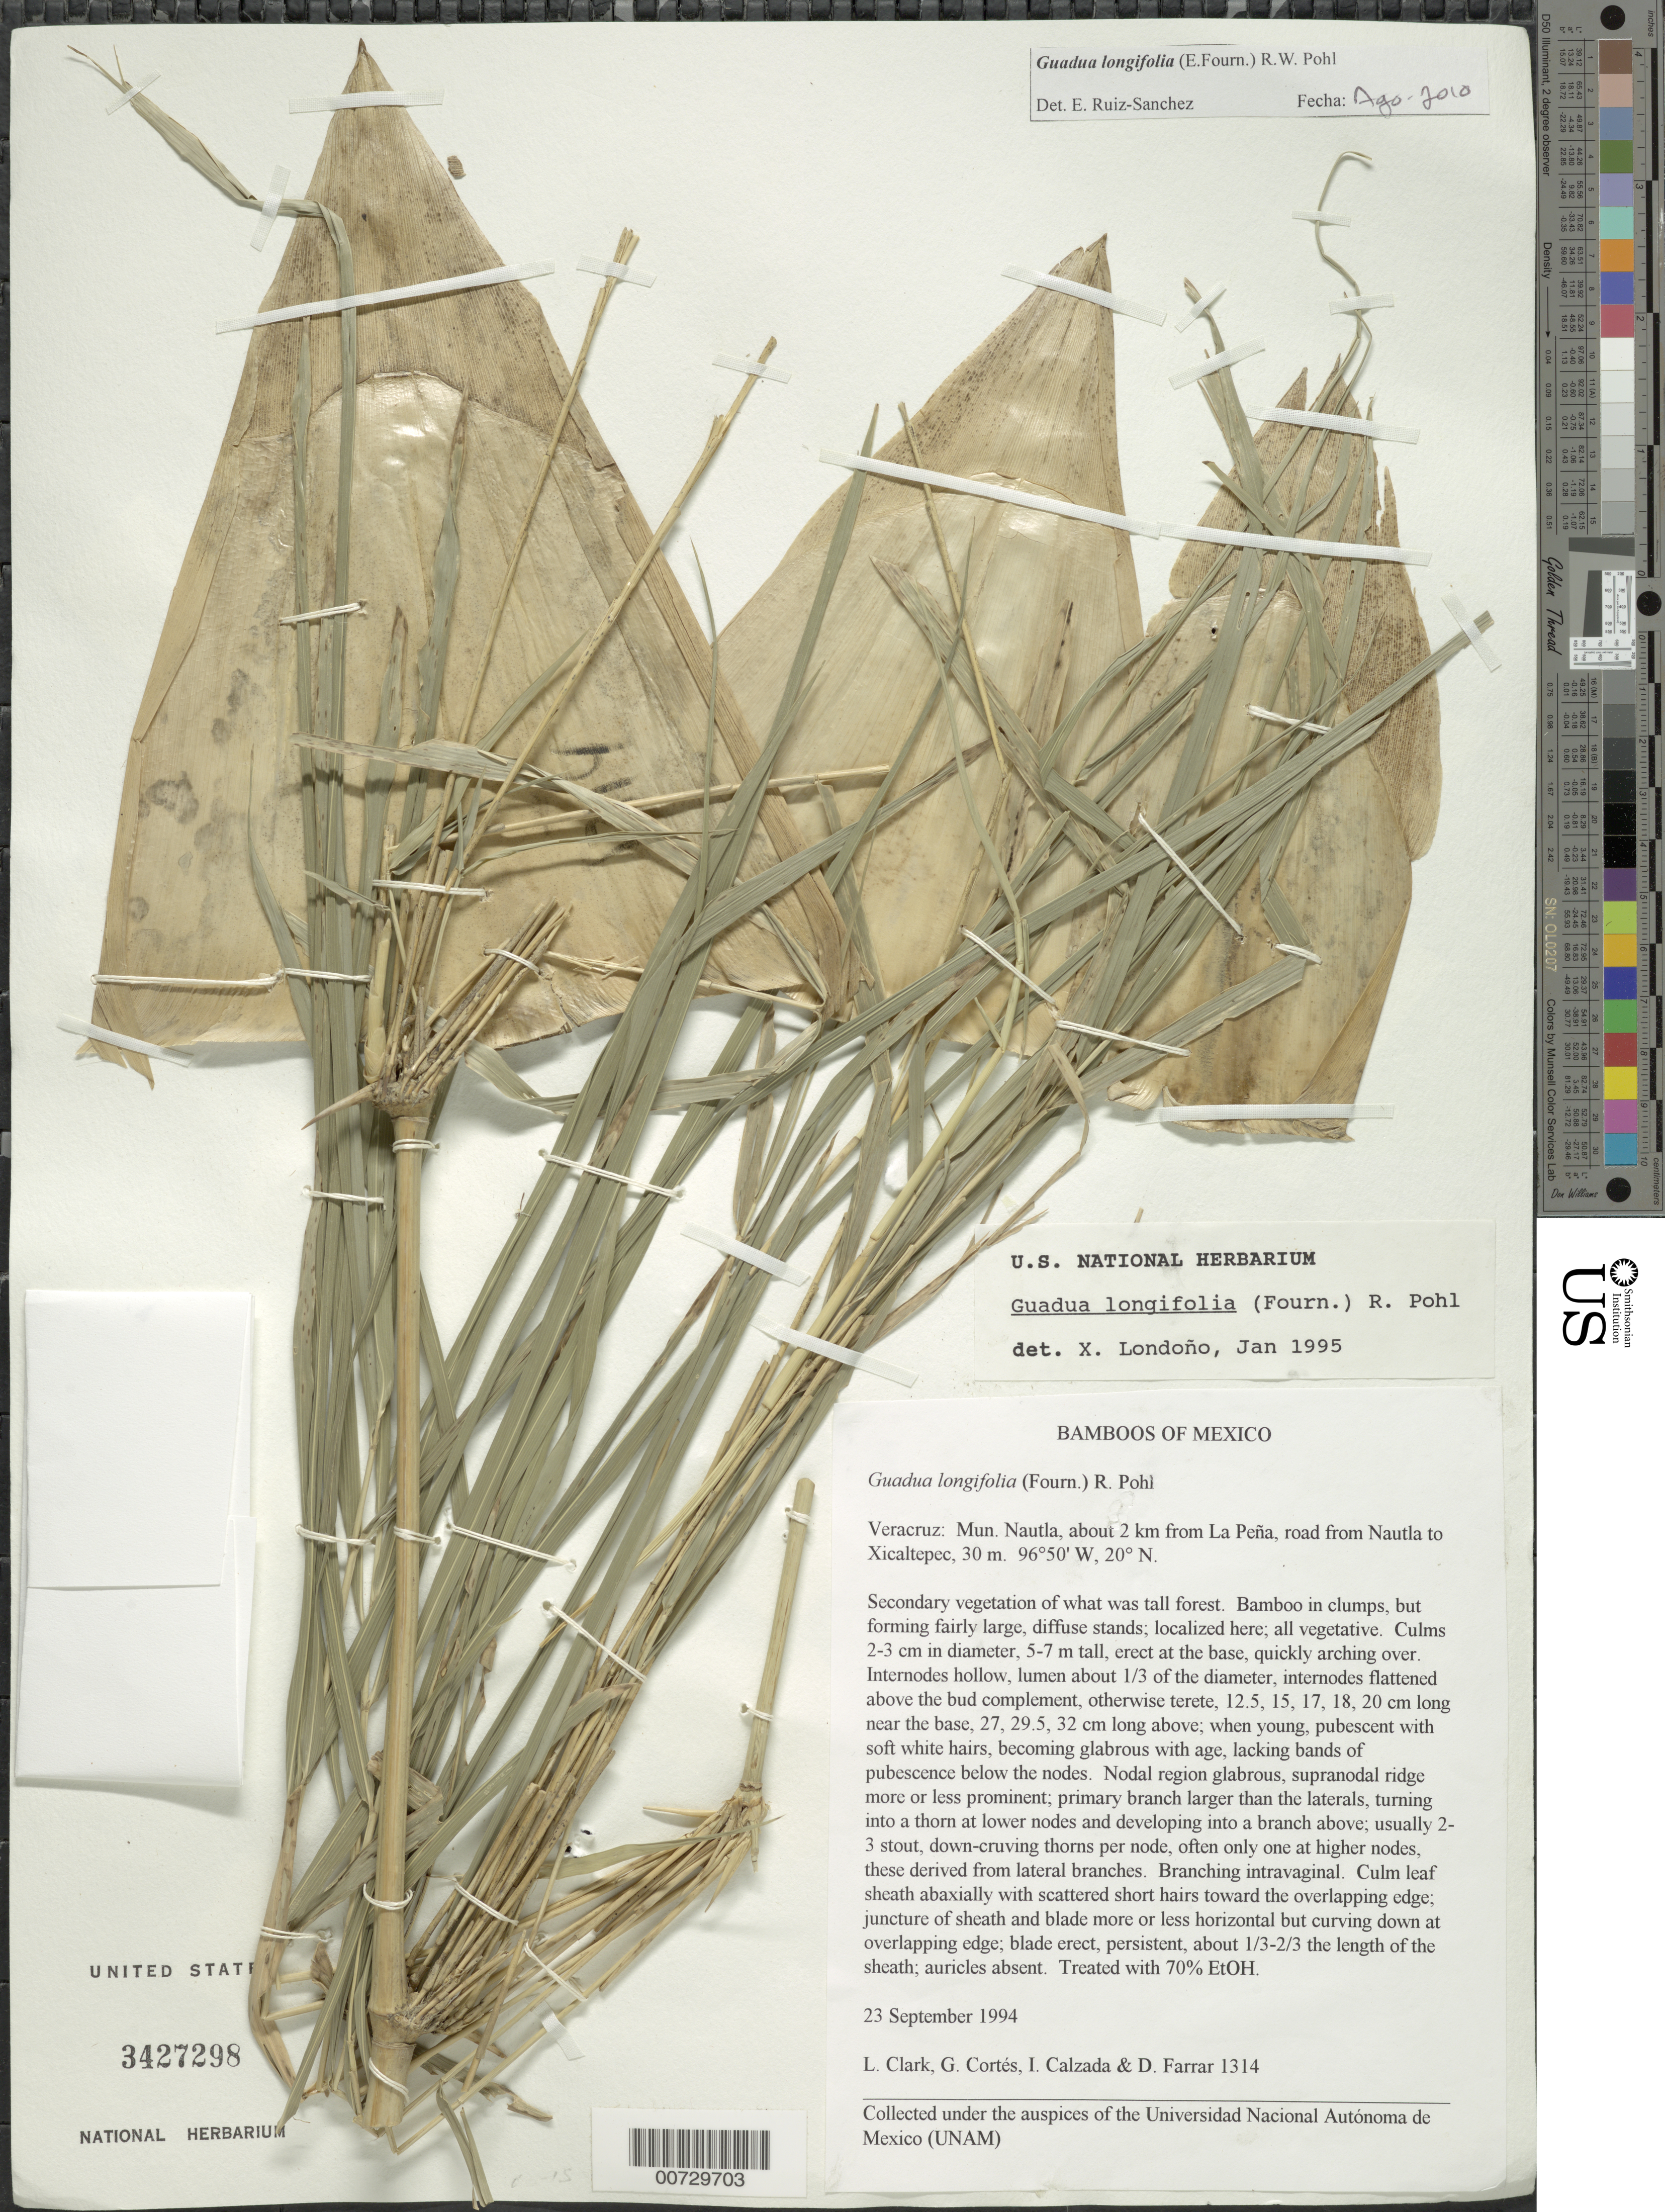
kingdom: Plantae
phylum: Tracheophyta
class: Liliopsida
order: Poales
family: Poaceae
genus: Guadua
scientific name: Guadua longifolia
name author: (E. Fourn.) R.W. Pohl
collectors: L. G. Clark, G. Cortés R., I. Calzada & D. R. Farrar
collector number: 1314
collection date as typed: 23 Sep 1994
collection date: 1994-09-23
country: Mexico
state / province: Veracruz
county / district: Nautla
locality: Road from Nautla to Xicaltepec, La Peña.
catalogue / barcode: US 3427298